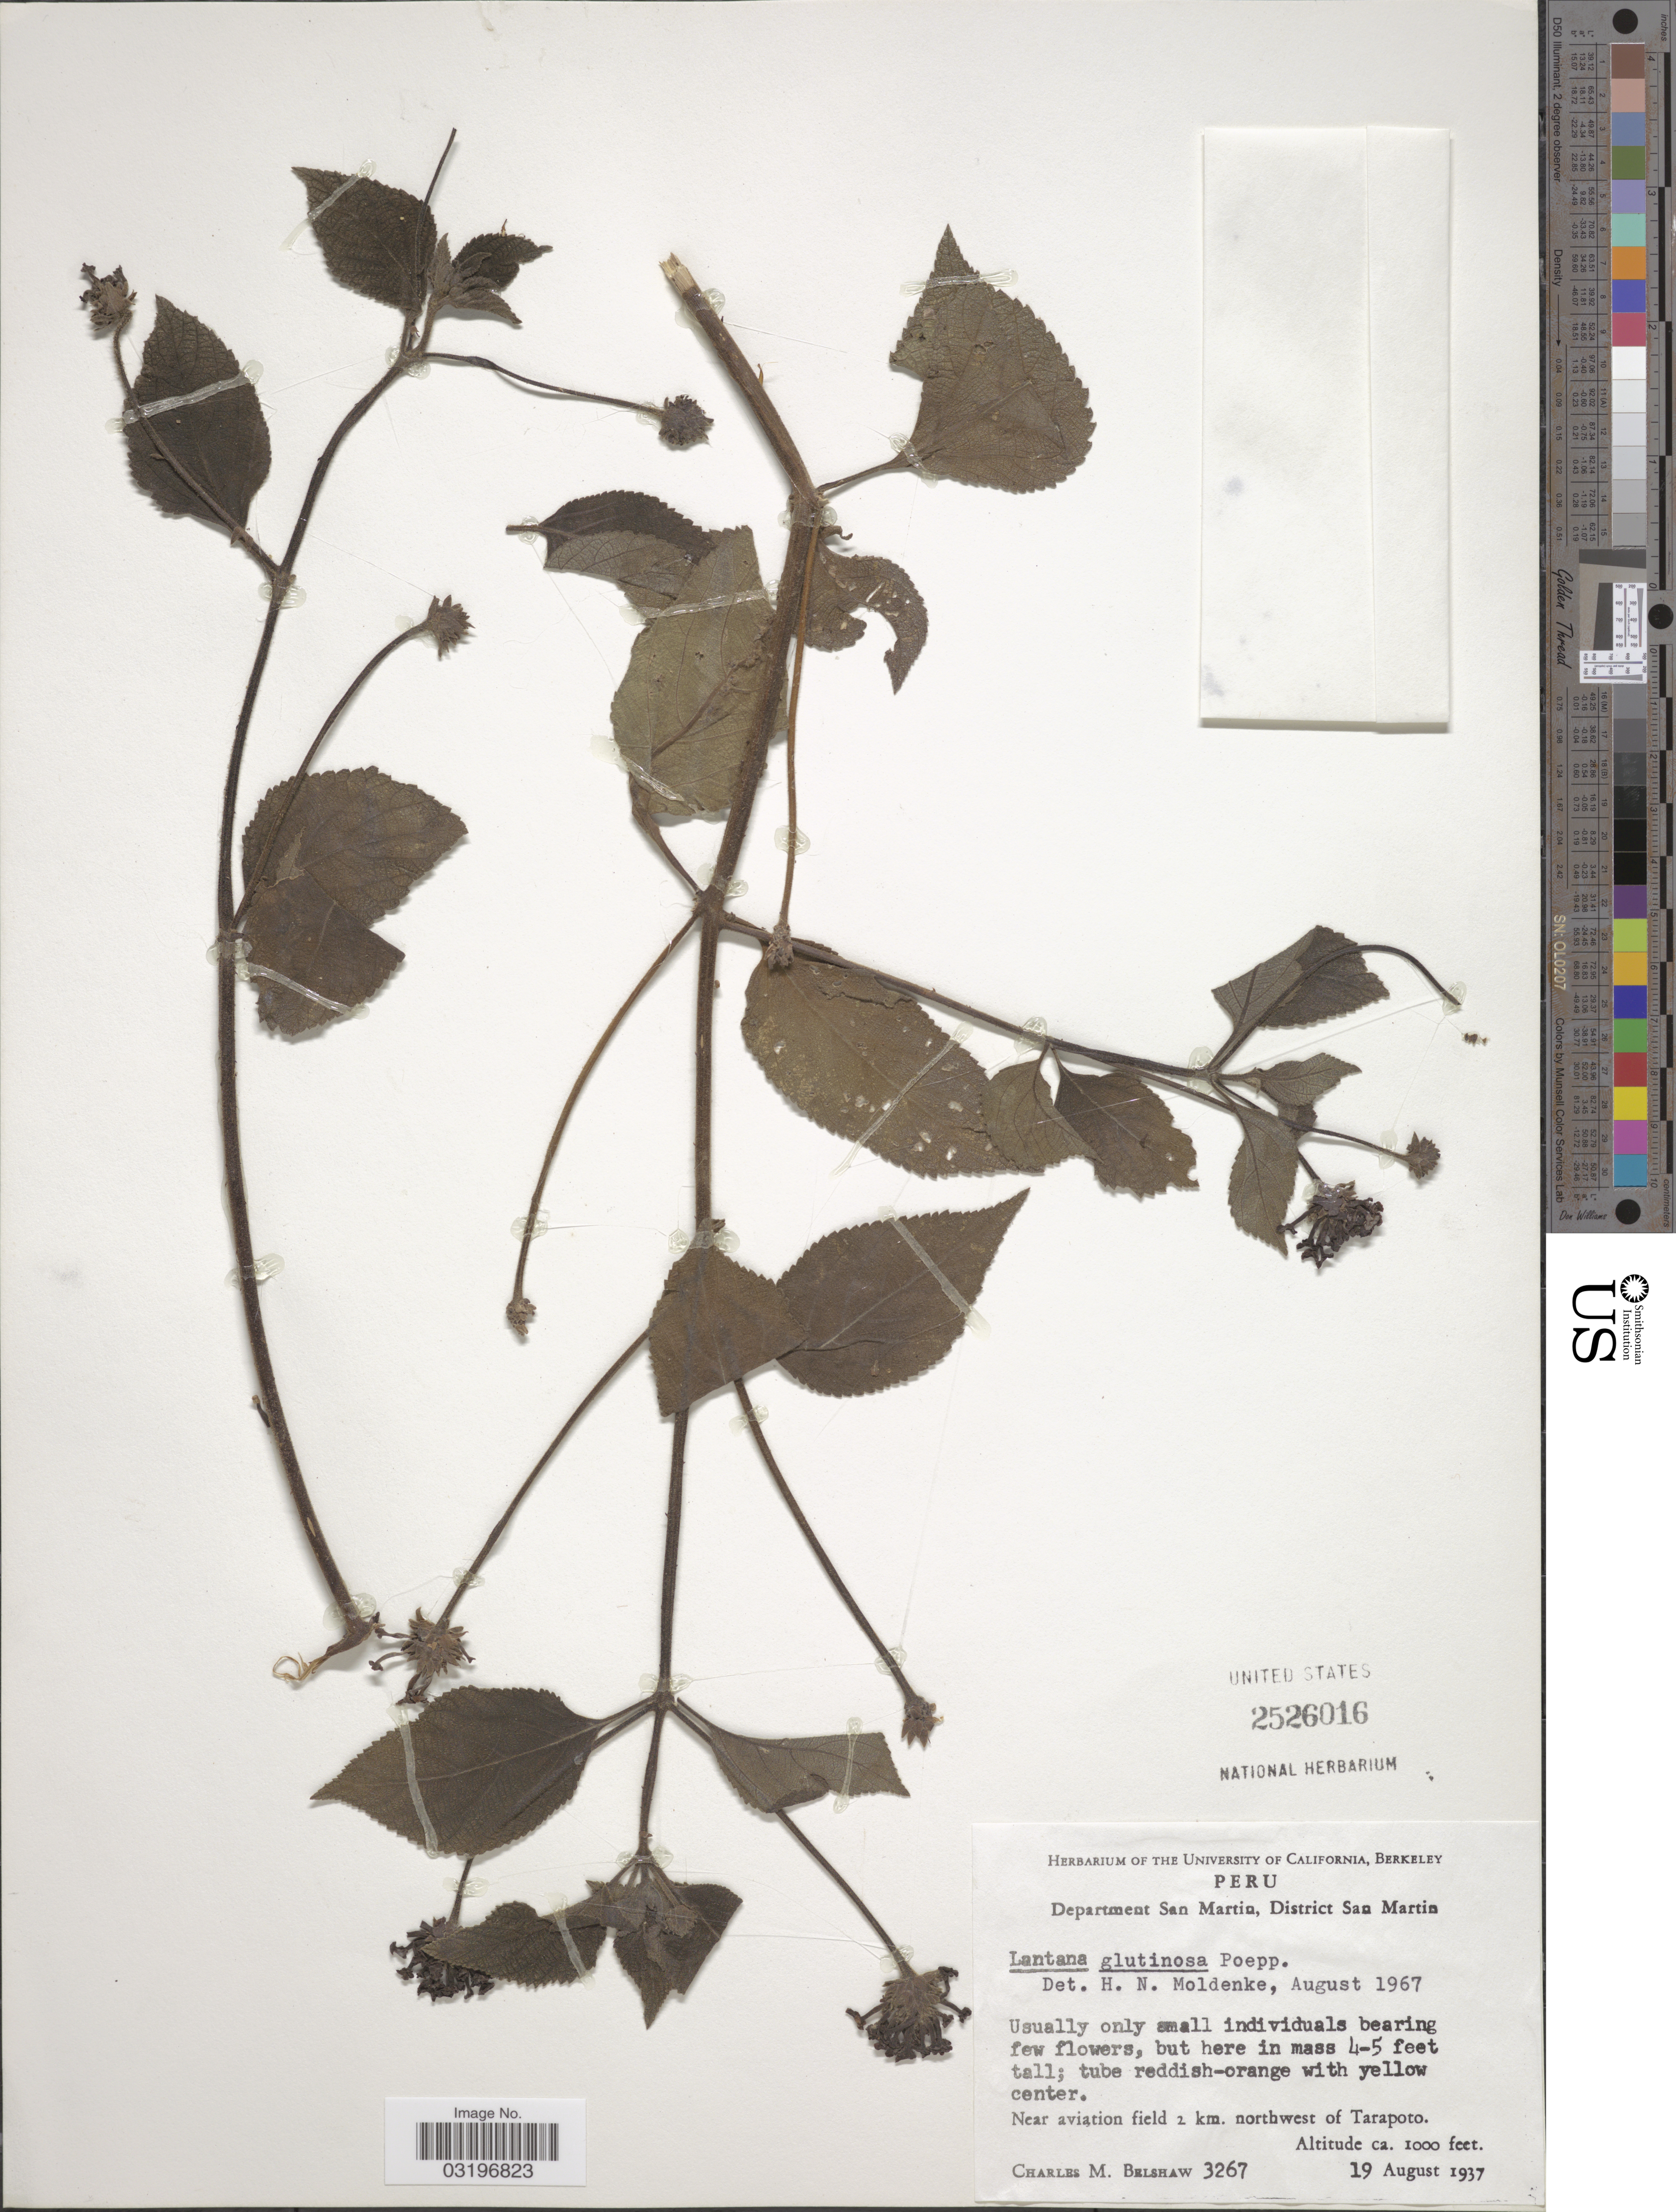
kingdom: Plantae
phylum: Tracheophyta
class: Magnoliopsida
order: Lamiales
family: Verbenaceae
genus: Lantana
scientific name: Lantana glutinosa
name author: Poepp.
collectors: C. Shaw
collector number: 3267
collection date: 1937-08-19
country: Peru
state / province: San Martín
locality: Department San Martin, District San Martin. Near aviation field 2 km. northwest of Tarapoto.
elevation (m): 305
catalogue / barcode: US 2526016